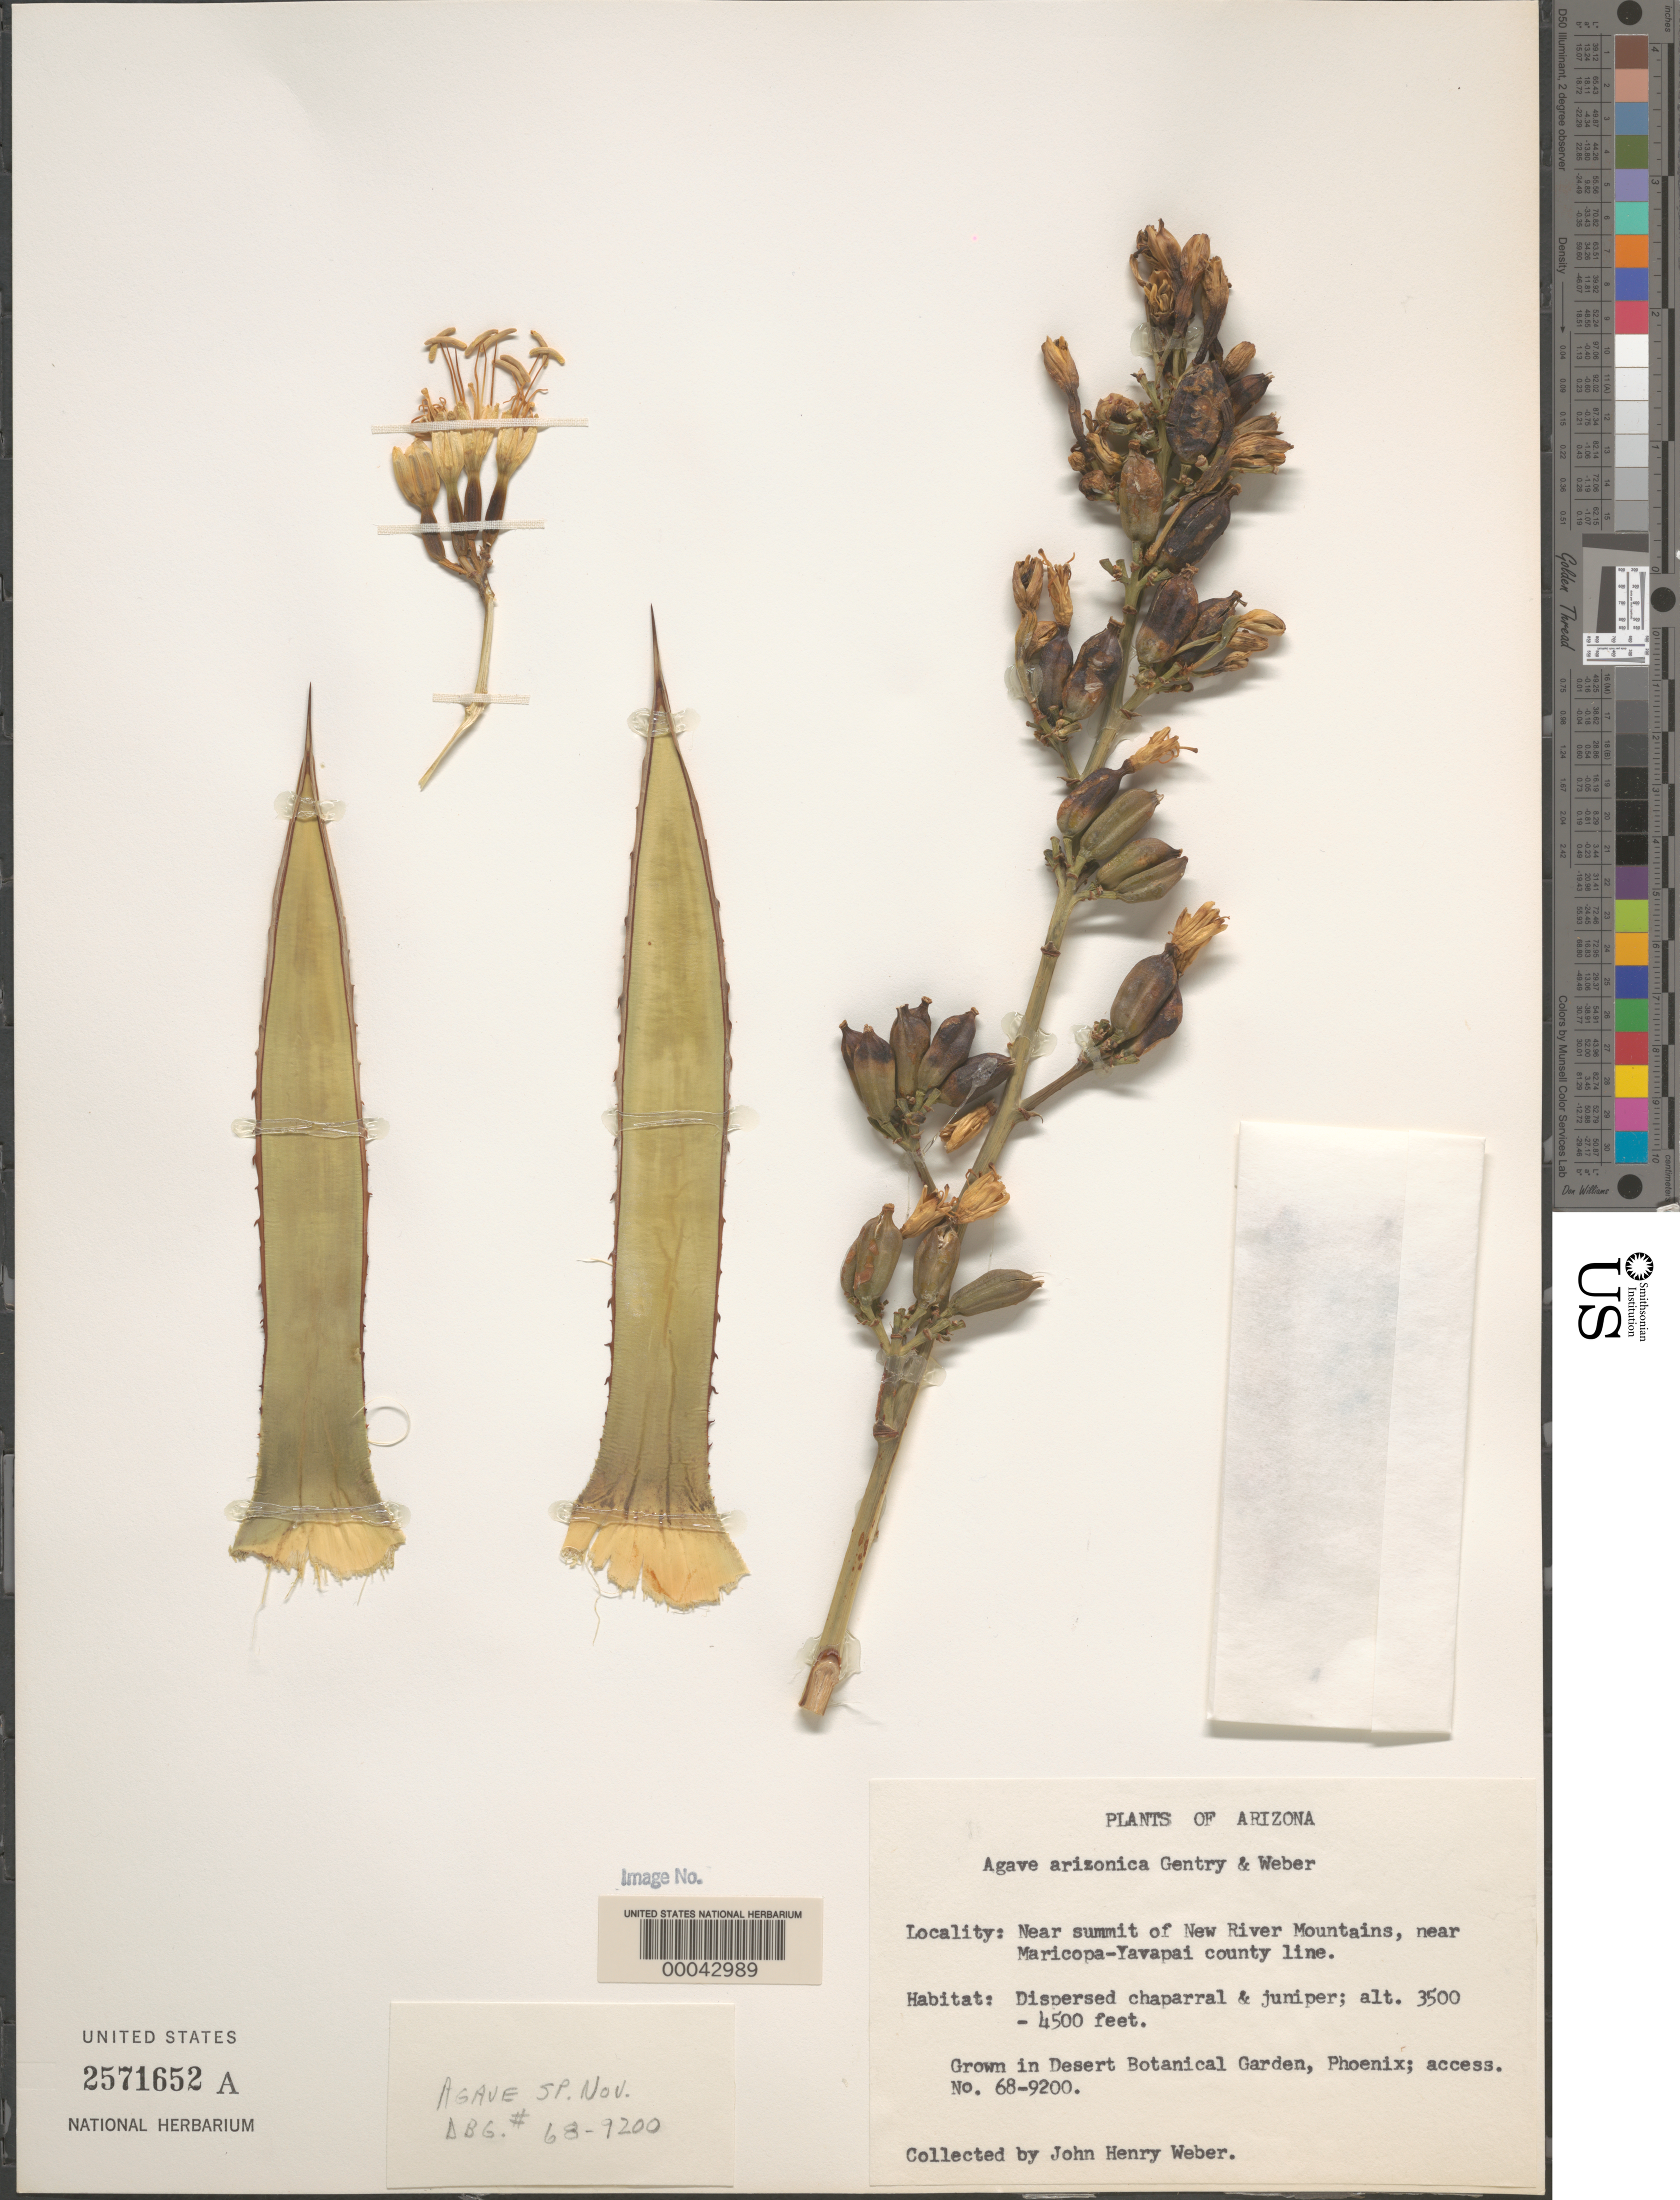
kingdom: Plantae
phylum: Tracheophyta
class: Liliopsida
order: Asparagales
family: Asparagaceae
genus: Agave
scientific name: Agave arizonica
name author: Gentry & J.H. Weber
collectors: J. H. Weber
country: United States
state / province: Arizona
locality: Near summit of New River Mountains, near Maricopa-Yavapai county line [unsure placement] In Desert Botanical Garden, Phoenix.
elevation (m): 1067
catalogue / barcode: US 2571652A